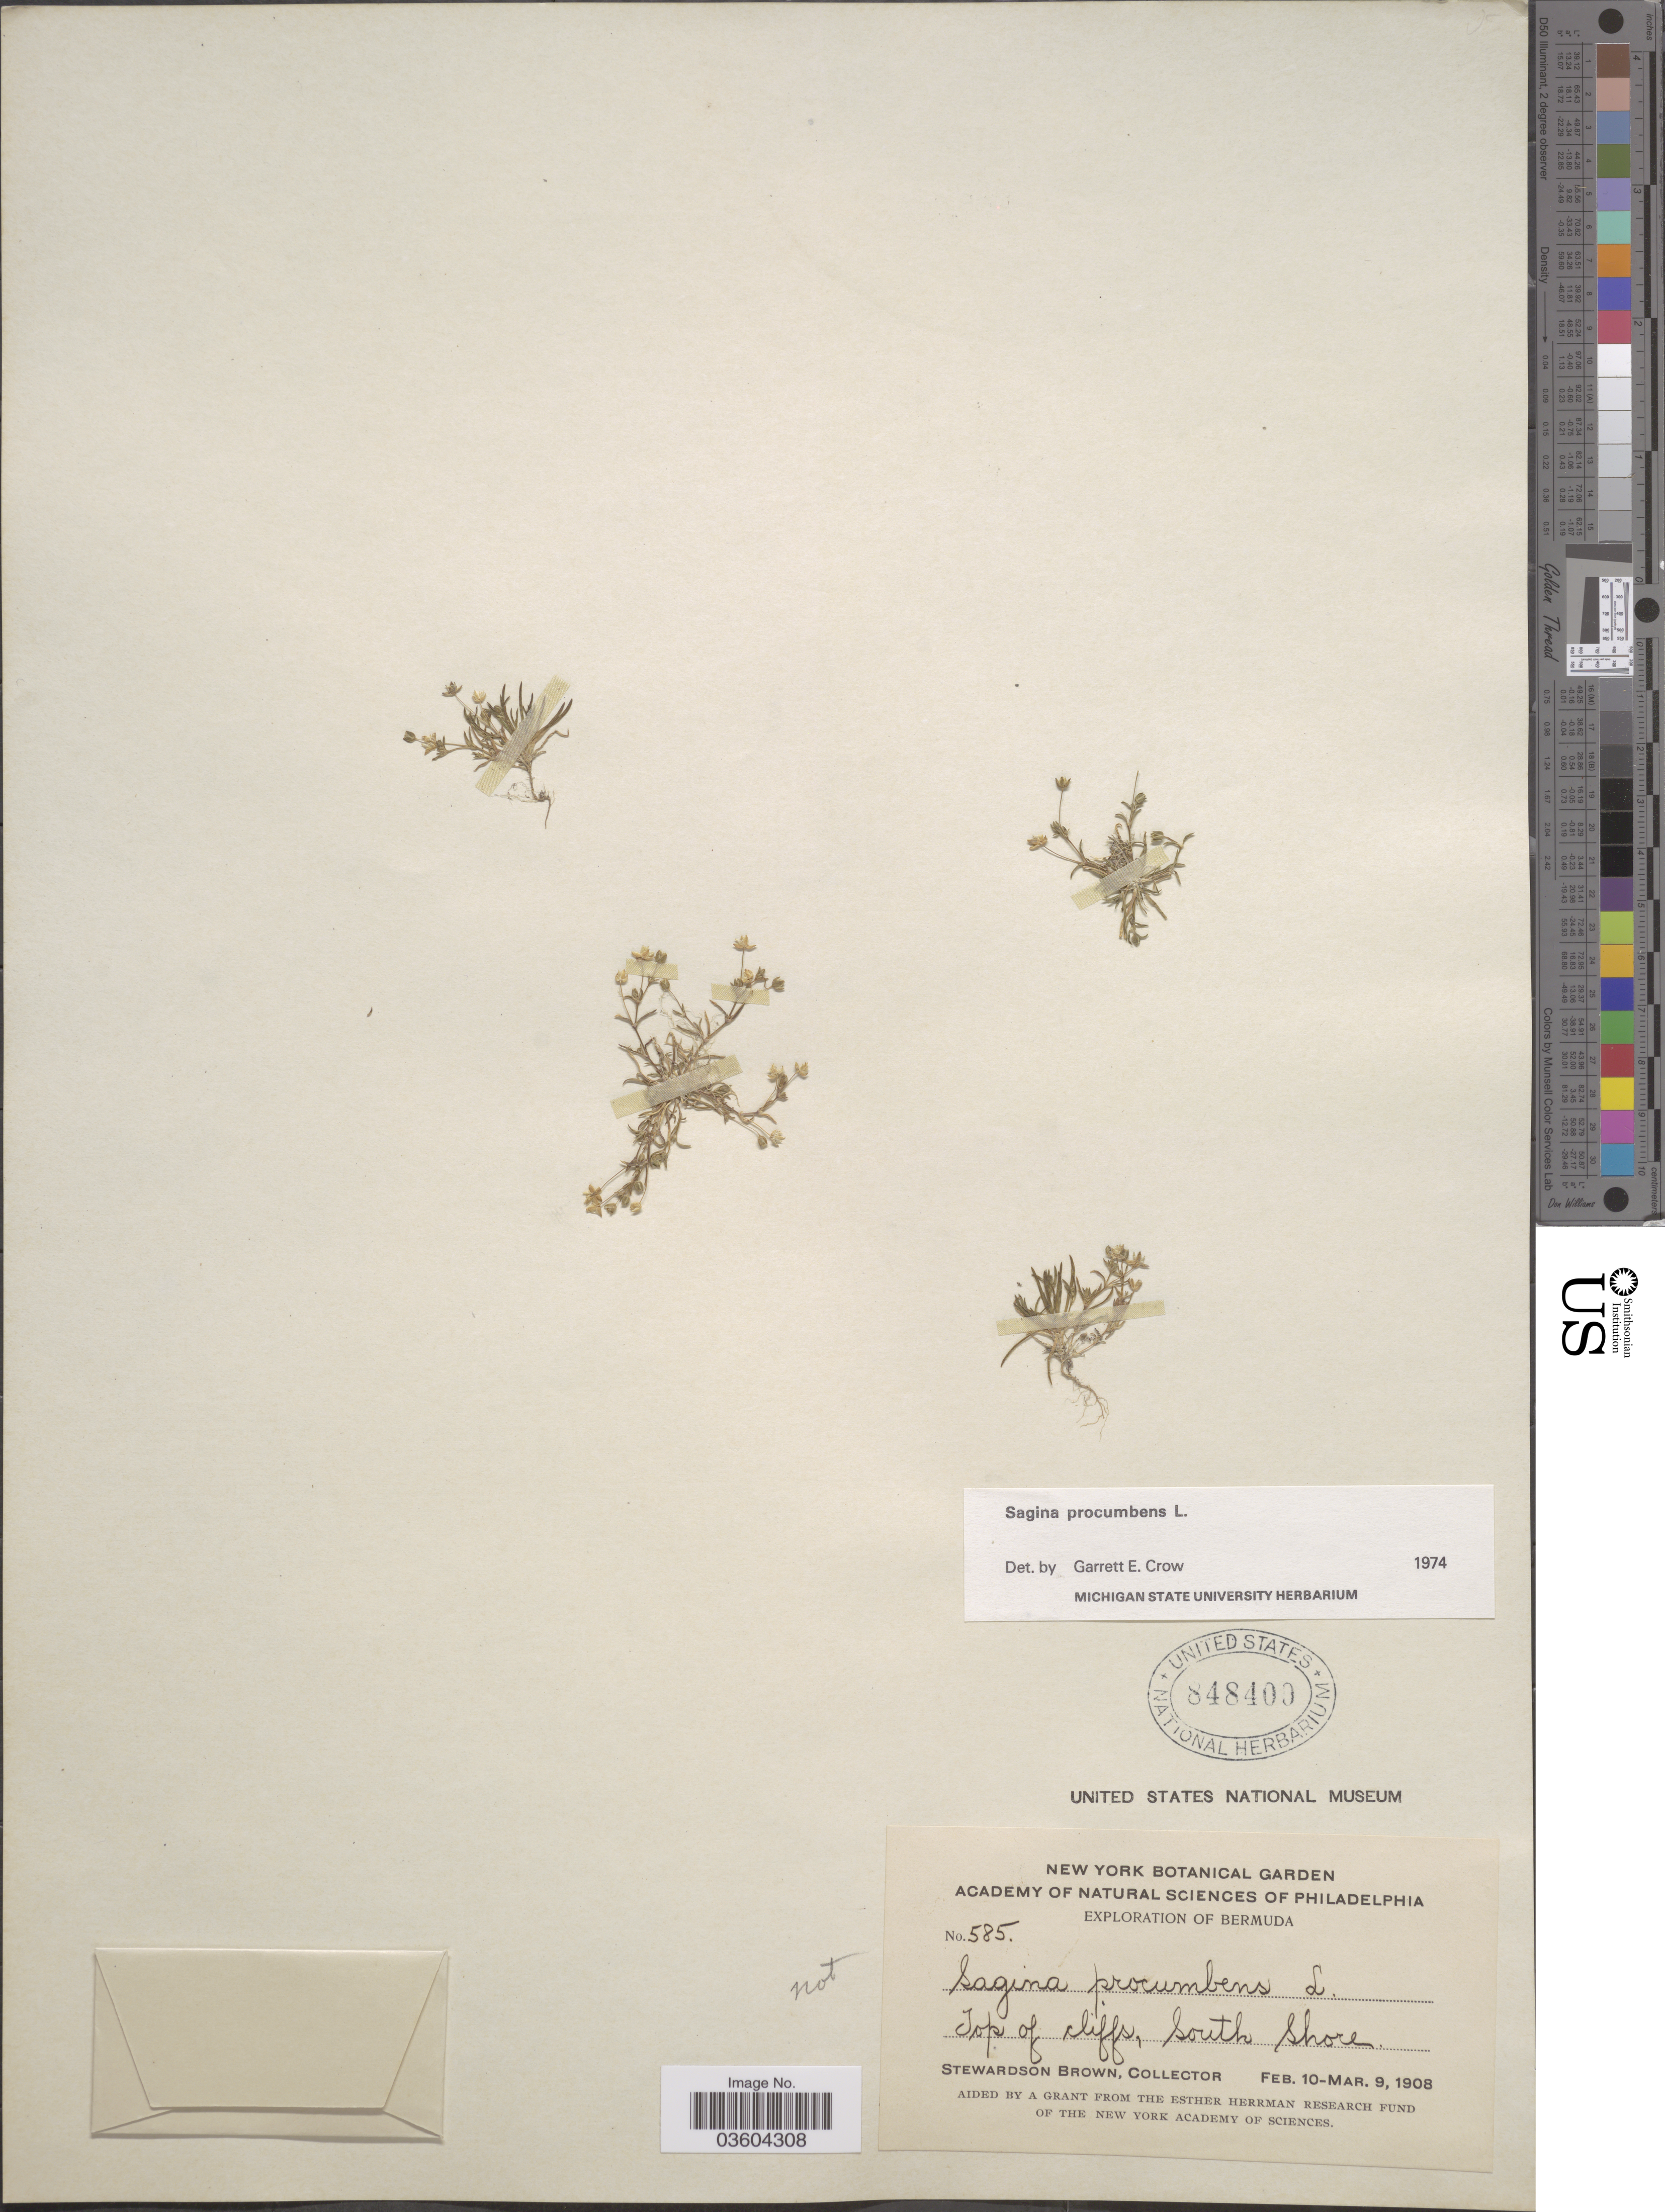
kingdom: Plantae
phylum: Tracheophyta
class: Magnoliopsida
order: Caryophyllales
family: Caryophyllaceae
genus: Sagina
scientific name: Sagina procumbens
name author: L.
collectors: S. Brown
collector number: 585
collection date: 1908-02-10/1908-03-09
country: Bermuda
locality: Top of cliffs, South Shore.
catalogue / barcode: US 848400